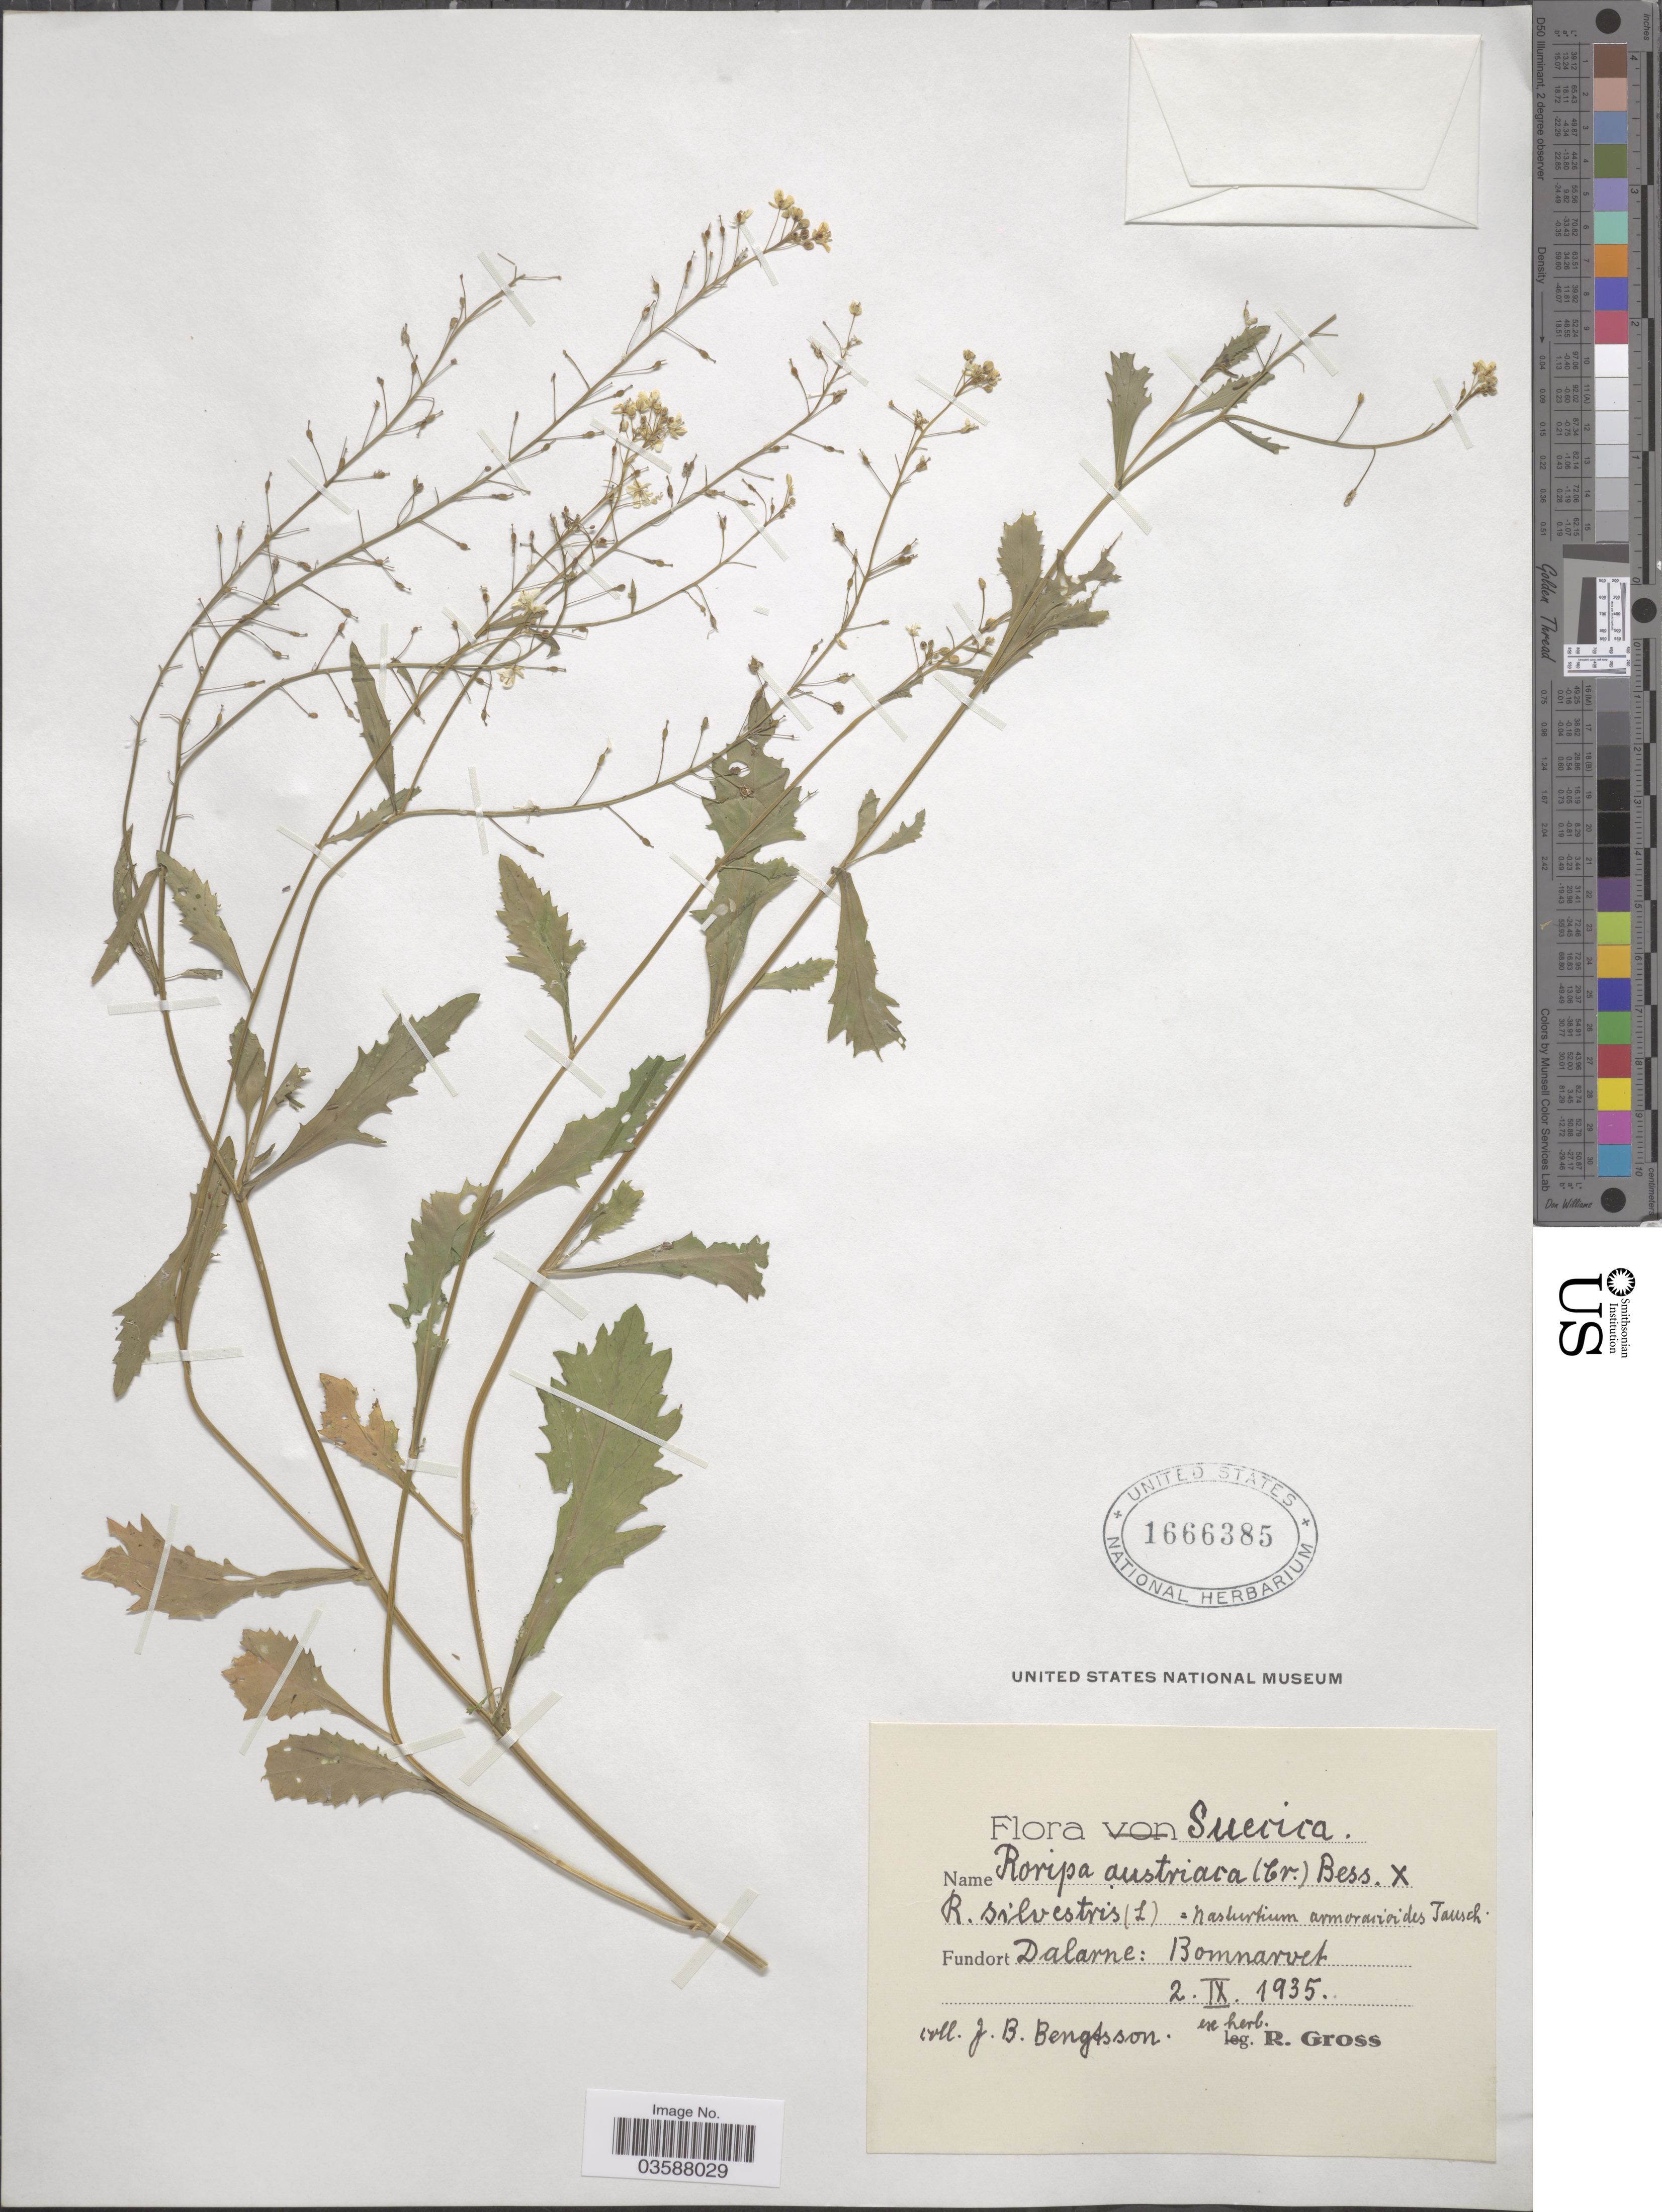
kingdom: Plantae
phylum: Tracheophyta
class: Magnoliopsida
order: Brassicales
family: Brassicaceae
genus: Rorippa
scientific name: Rorippa x armoracioides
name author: (Tausch) Fuss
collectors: J. Bengtsson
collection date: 1935-09-02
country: Sweden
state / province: Dalarna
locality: Suecica. Dalarne: Bomnarvet.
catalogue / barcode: US 1666385